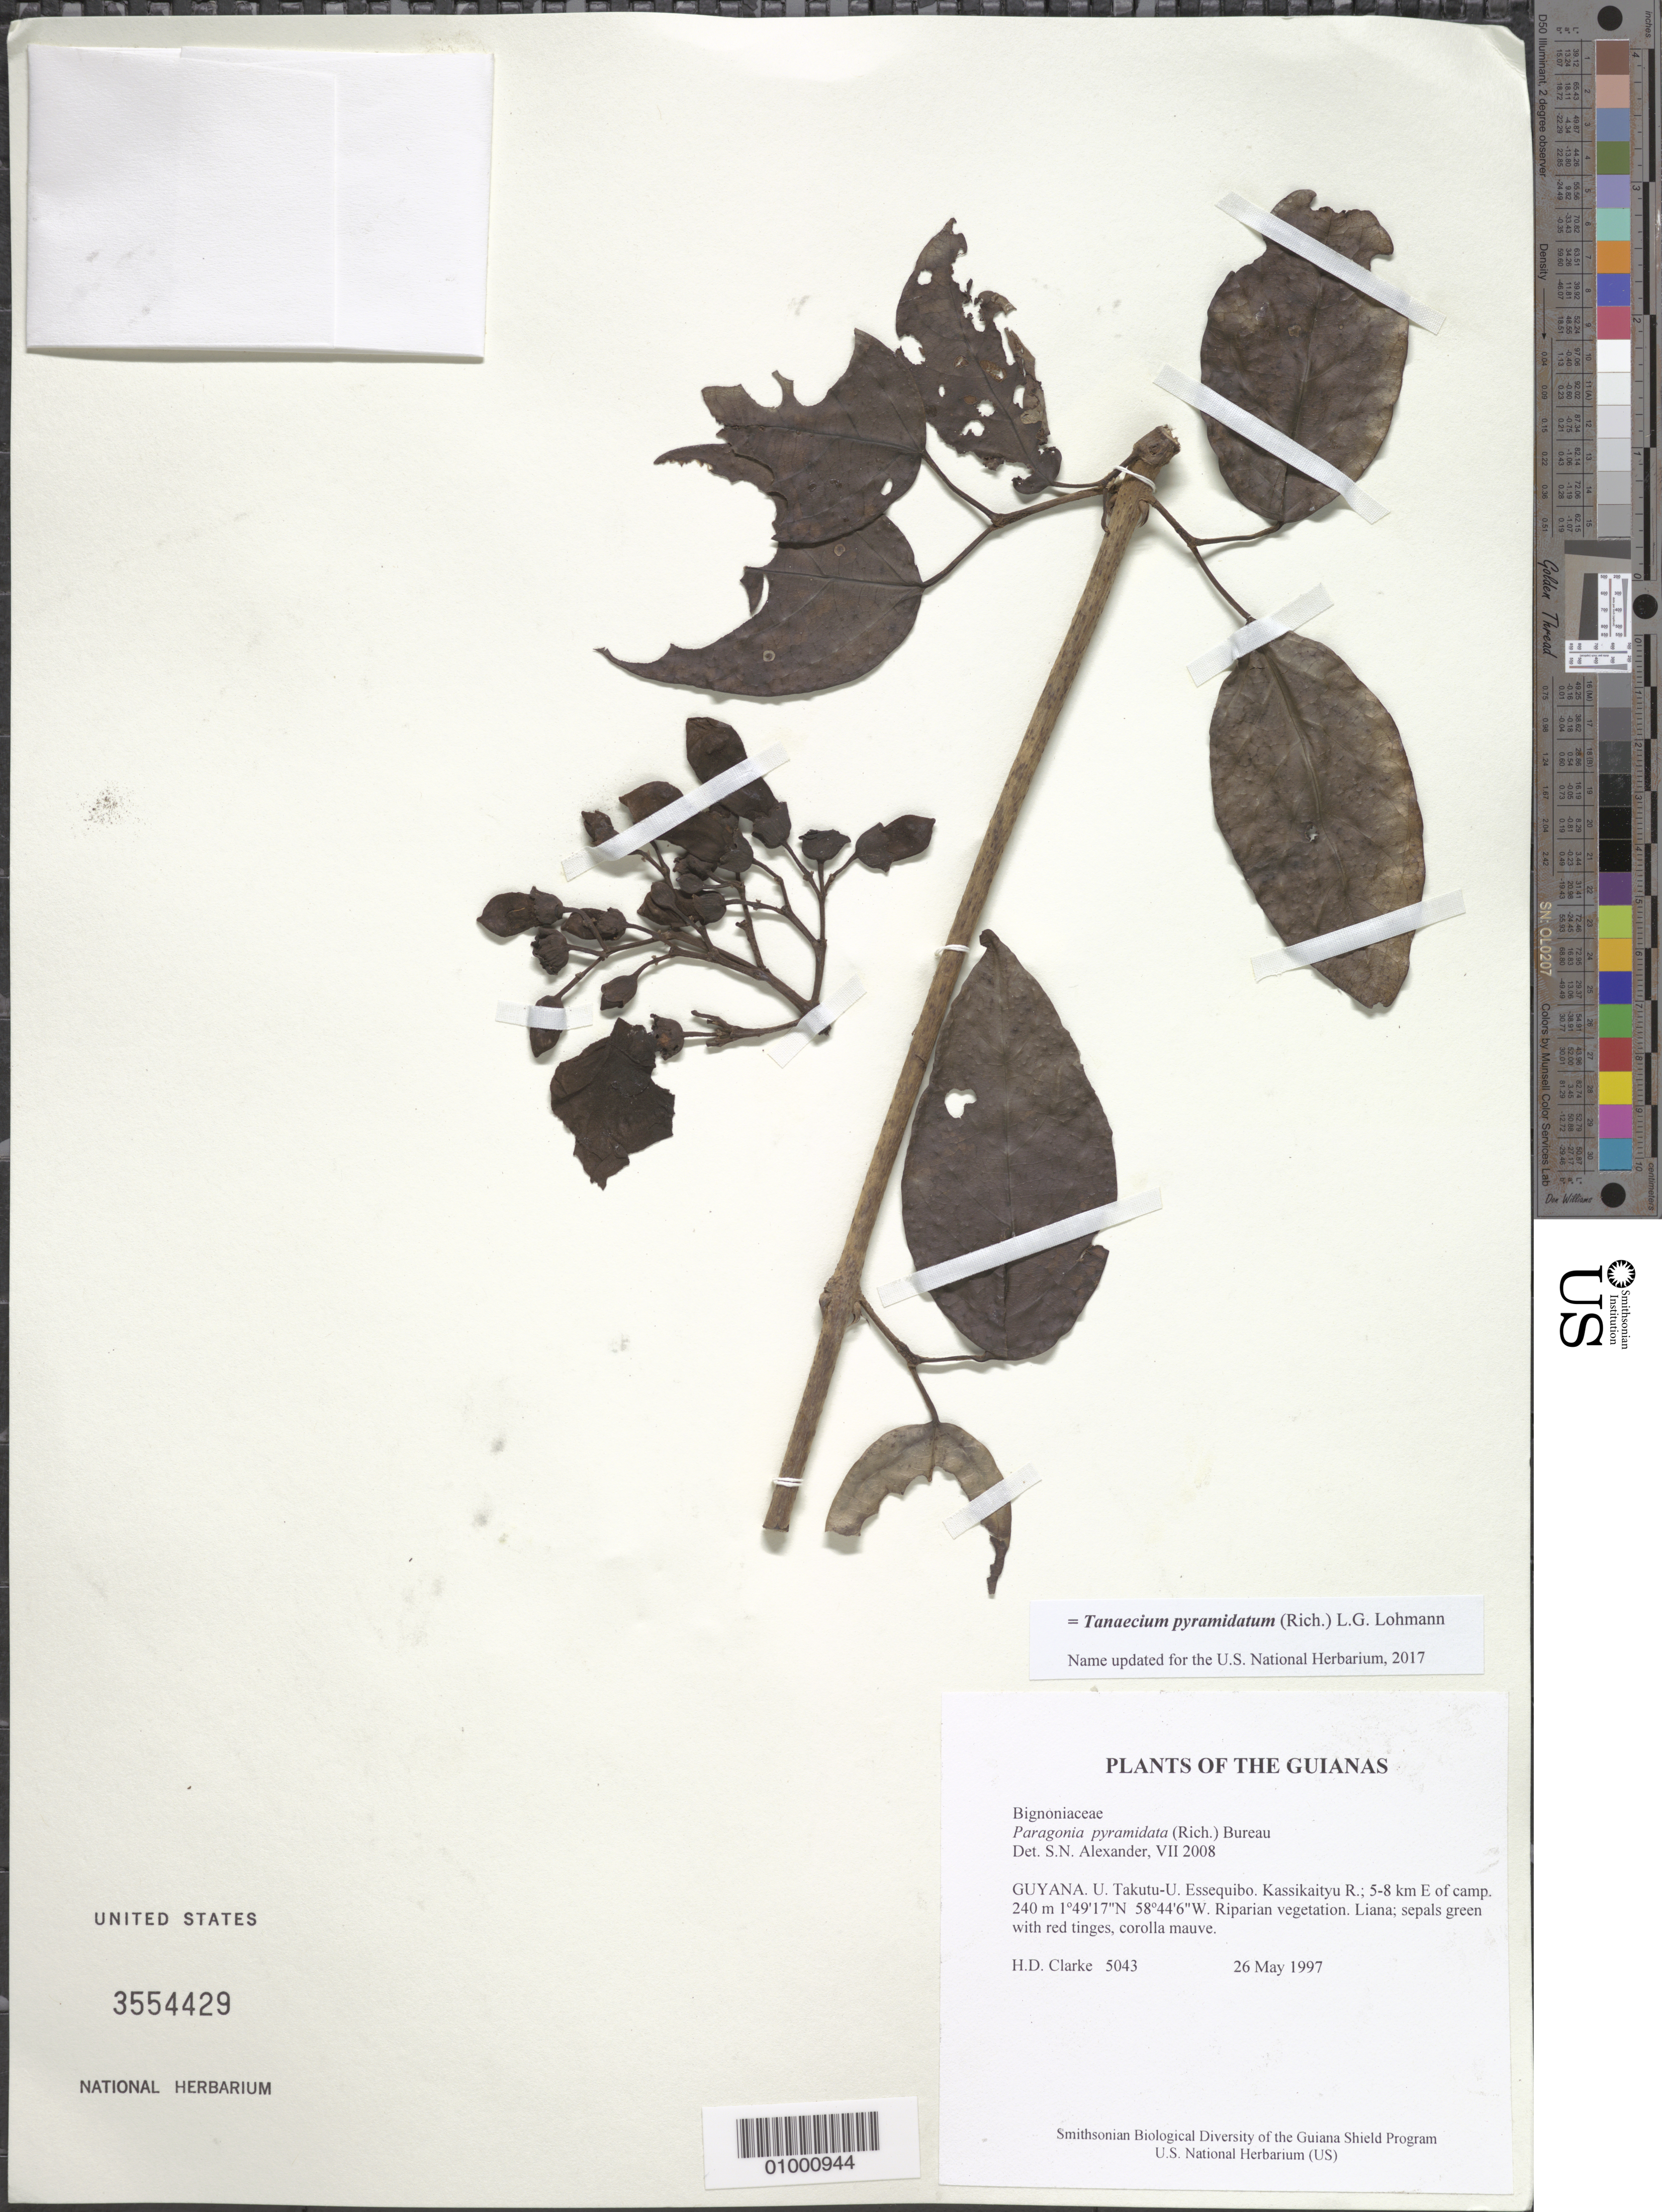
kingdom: Plantae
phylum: Tracheophyta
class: Magnoliopsida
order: Lamiales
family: Bignoniaceae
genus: Tanaecium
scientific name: Tanaecium pyramidatum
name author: (Rich.) L.G. Lohmann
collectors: H. D. Clarke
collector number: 5043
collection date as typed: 26 May 1997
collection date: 1997-05-26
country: Guyana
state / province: U. Takutu-U. Essequibo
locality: Kassikaityu R.; 5-8 km E of camp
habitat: Riparian vegetation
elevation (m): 240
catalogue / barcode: US 3554429